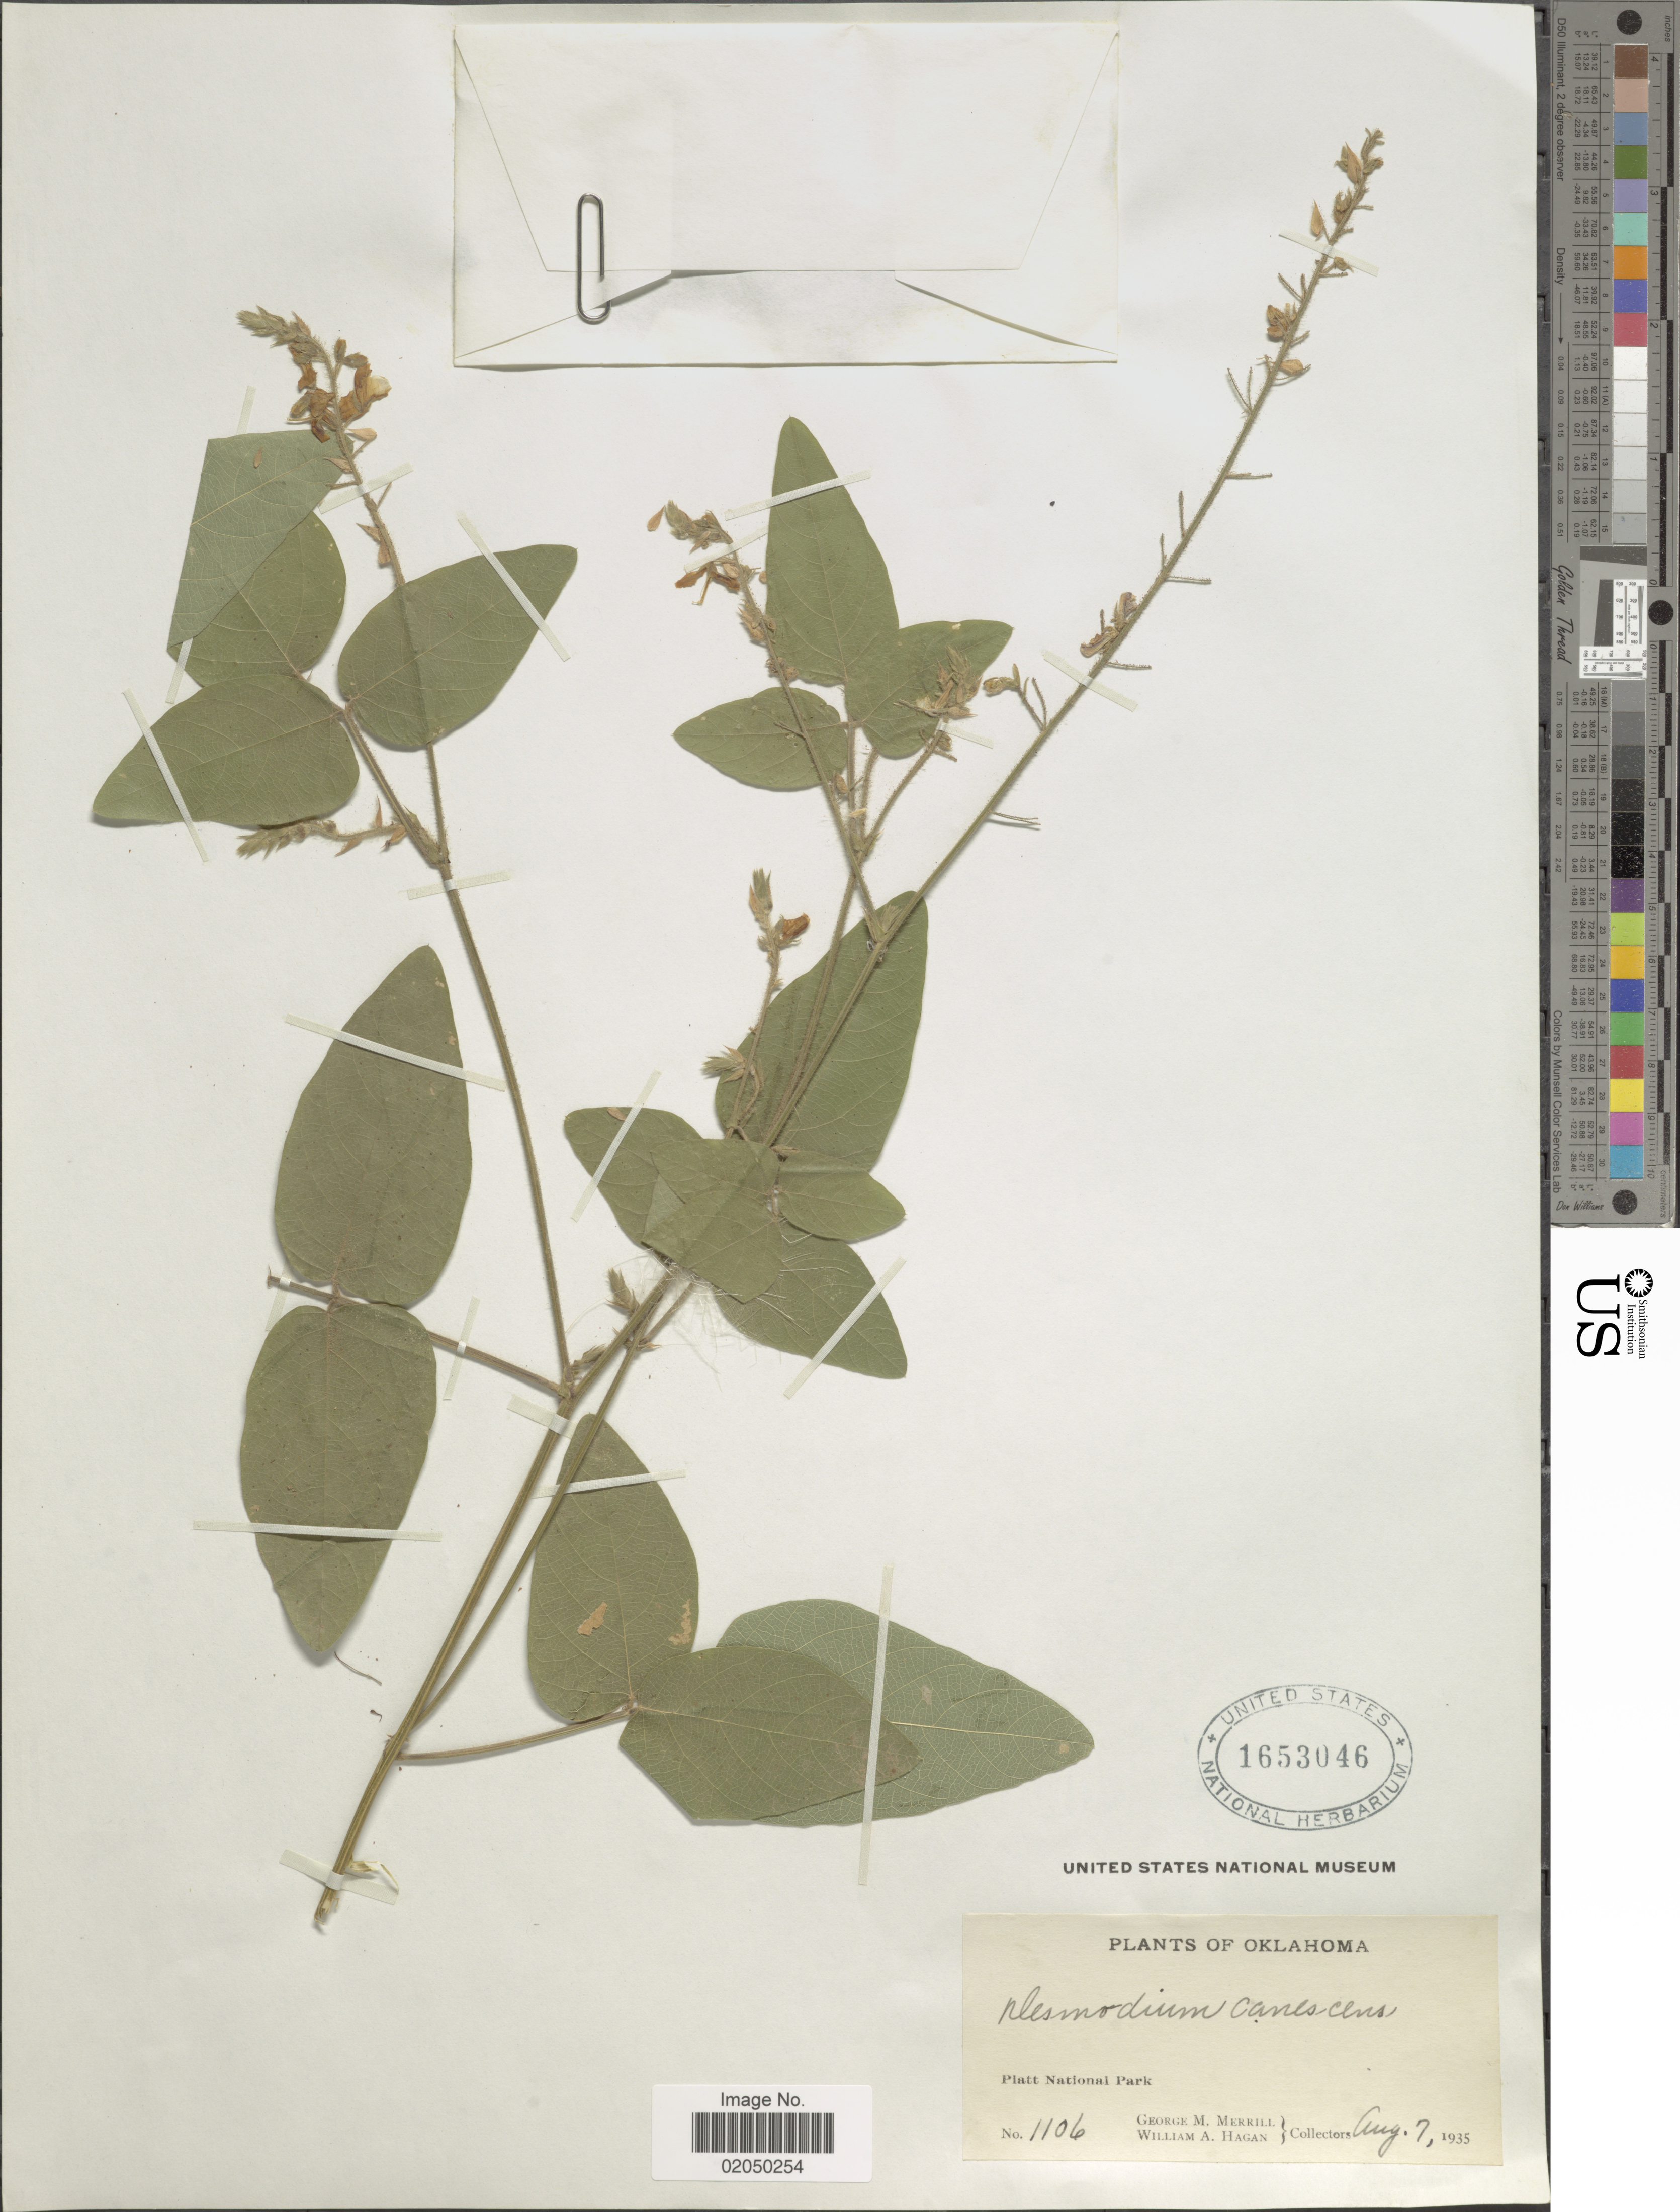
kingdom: Plantae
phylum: Tracheophyta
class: Magnoliopsida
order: Fabales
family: Fabaceae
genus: Desmodium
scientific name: Desmodium canescens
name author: (L.) DC.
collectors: G. M. Merrill & W. Hagan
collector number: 1106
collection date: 1935-08-07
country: United States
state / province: Oklahoma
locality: Platt National Park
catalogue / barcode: US 1653046